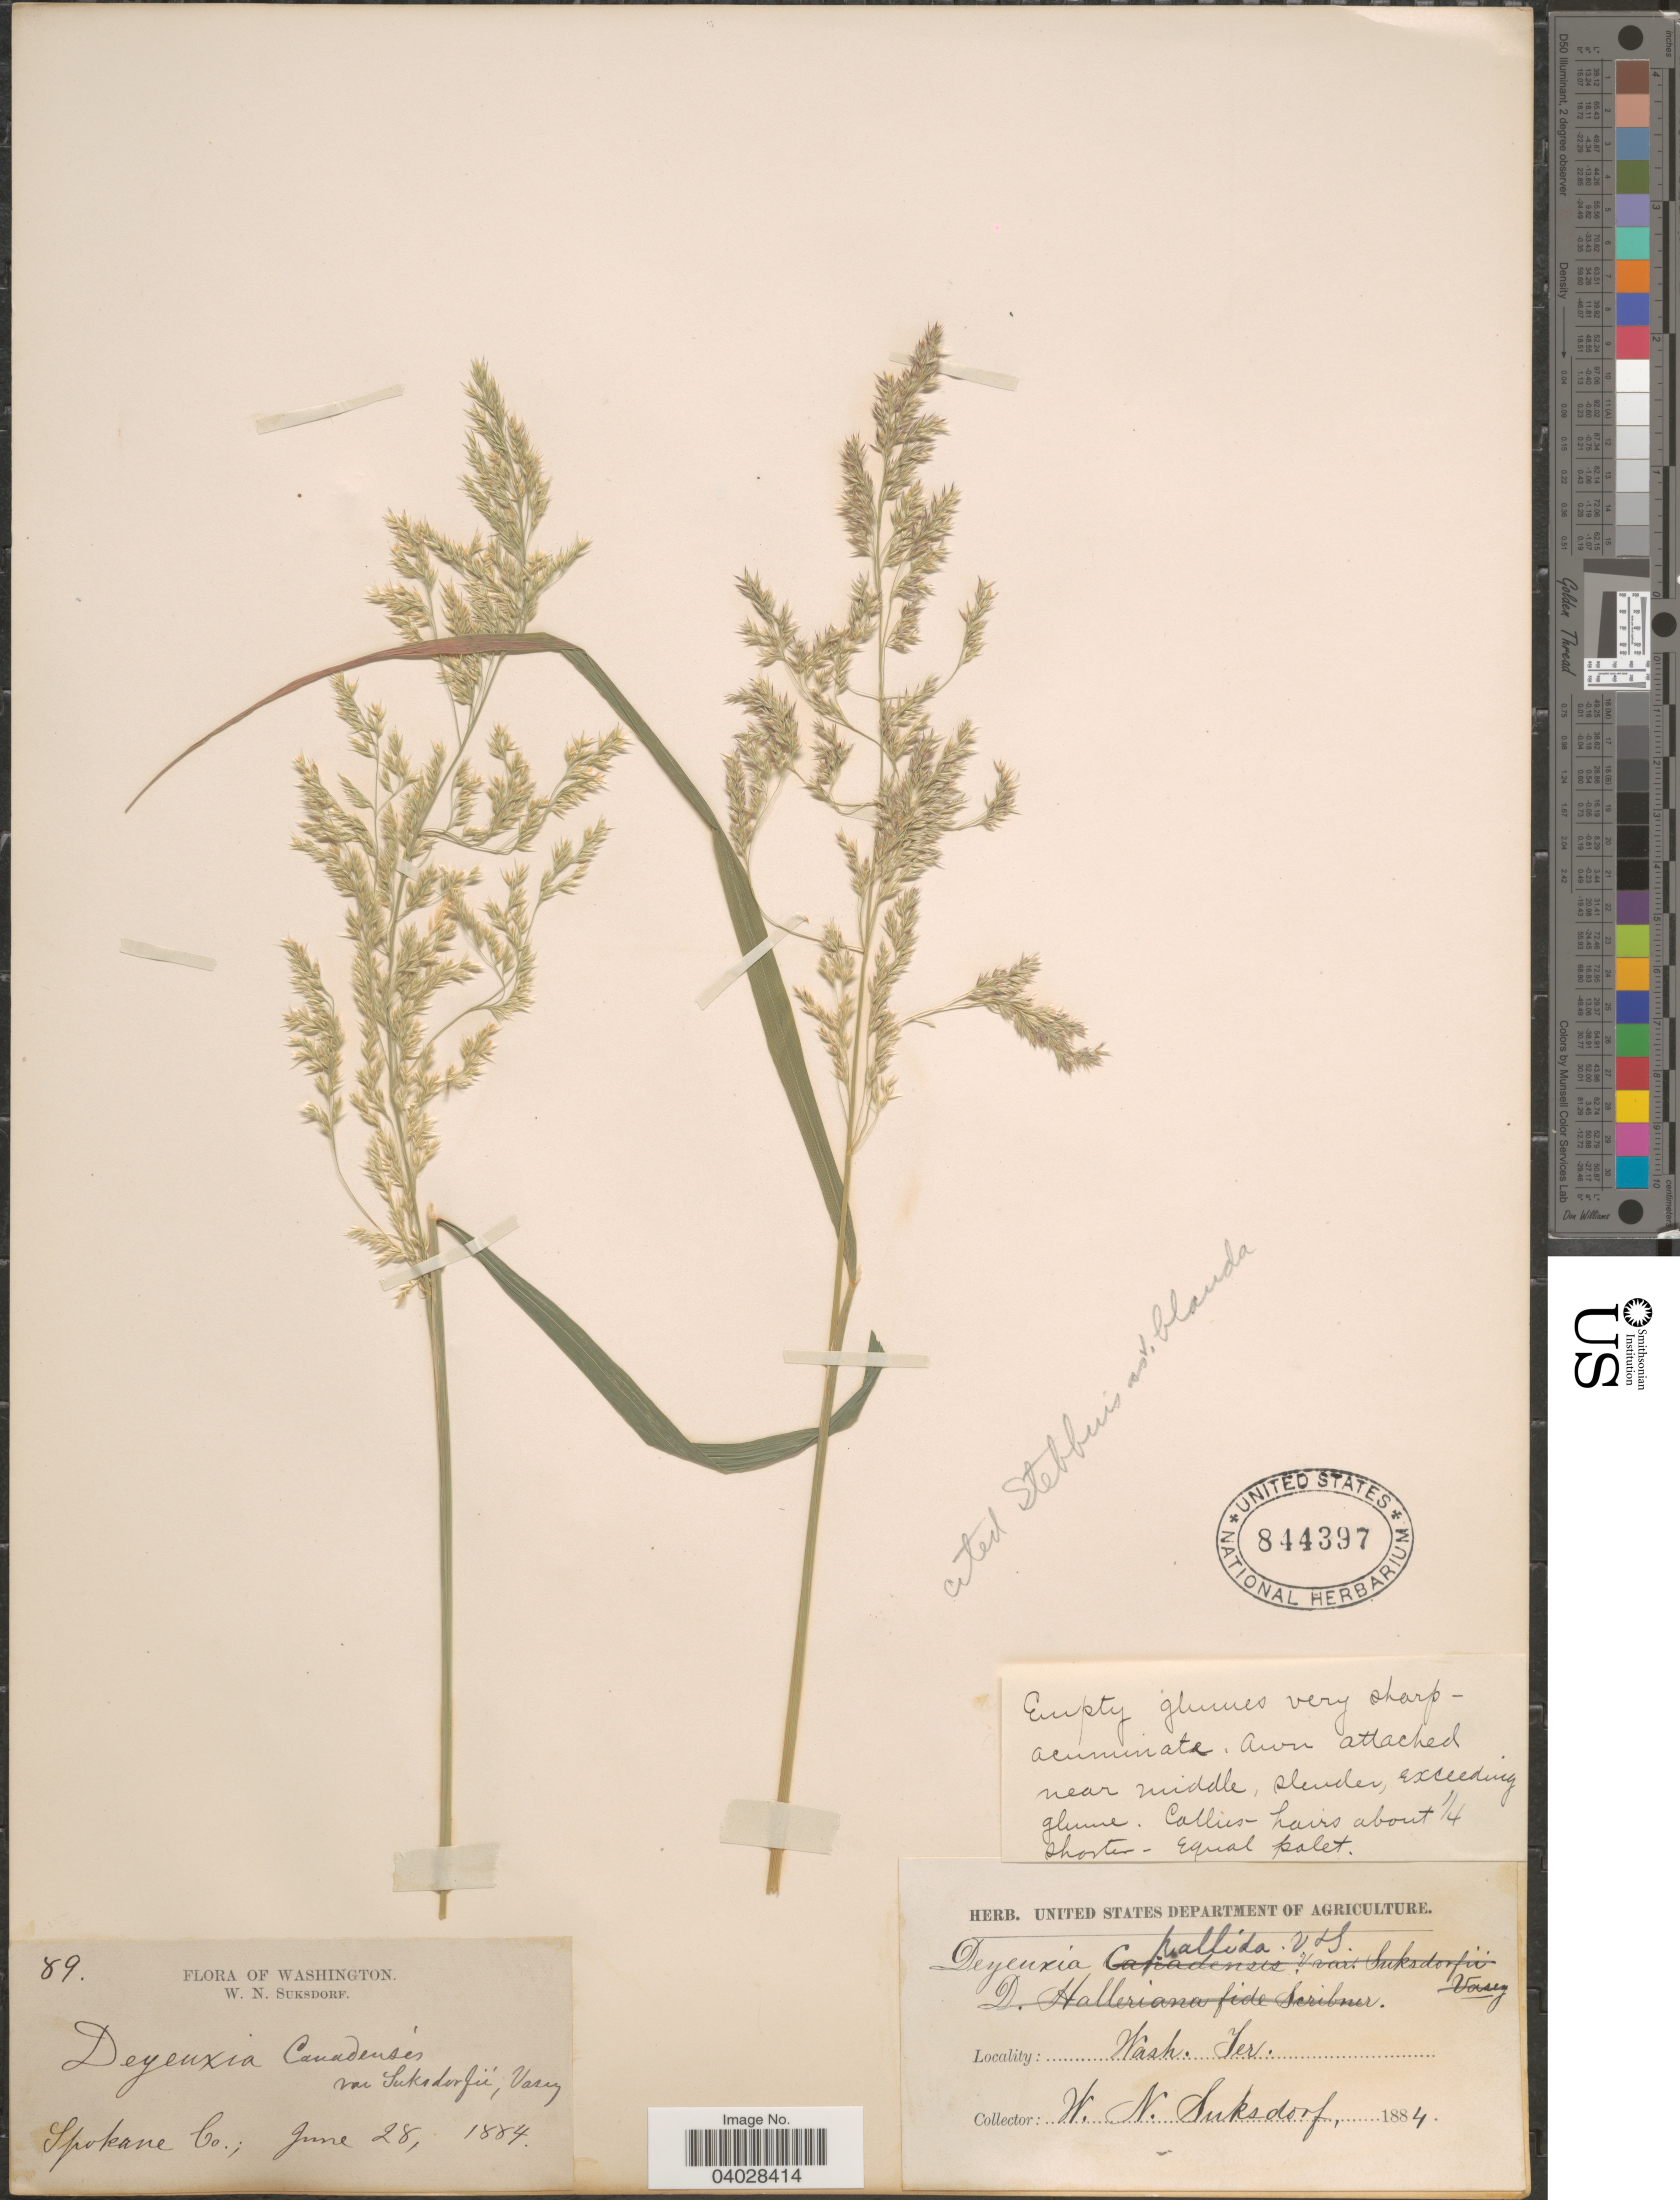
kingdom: Plantae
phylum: Tracheophyta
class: Liliopsida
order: Poales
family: Poaceae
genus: Calamagrostis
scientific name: Calamagrostis canadensis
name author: (Michx.) P. Beauv.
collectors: W. N. Suksdorf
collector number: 89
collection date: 1884-06-28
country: United States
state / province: Washington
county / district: Spokane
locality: Spokane Co.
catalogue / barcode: US 844397